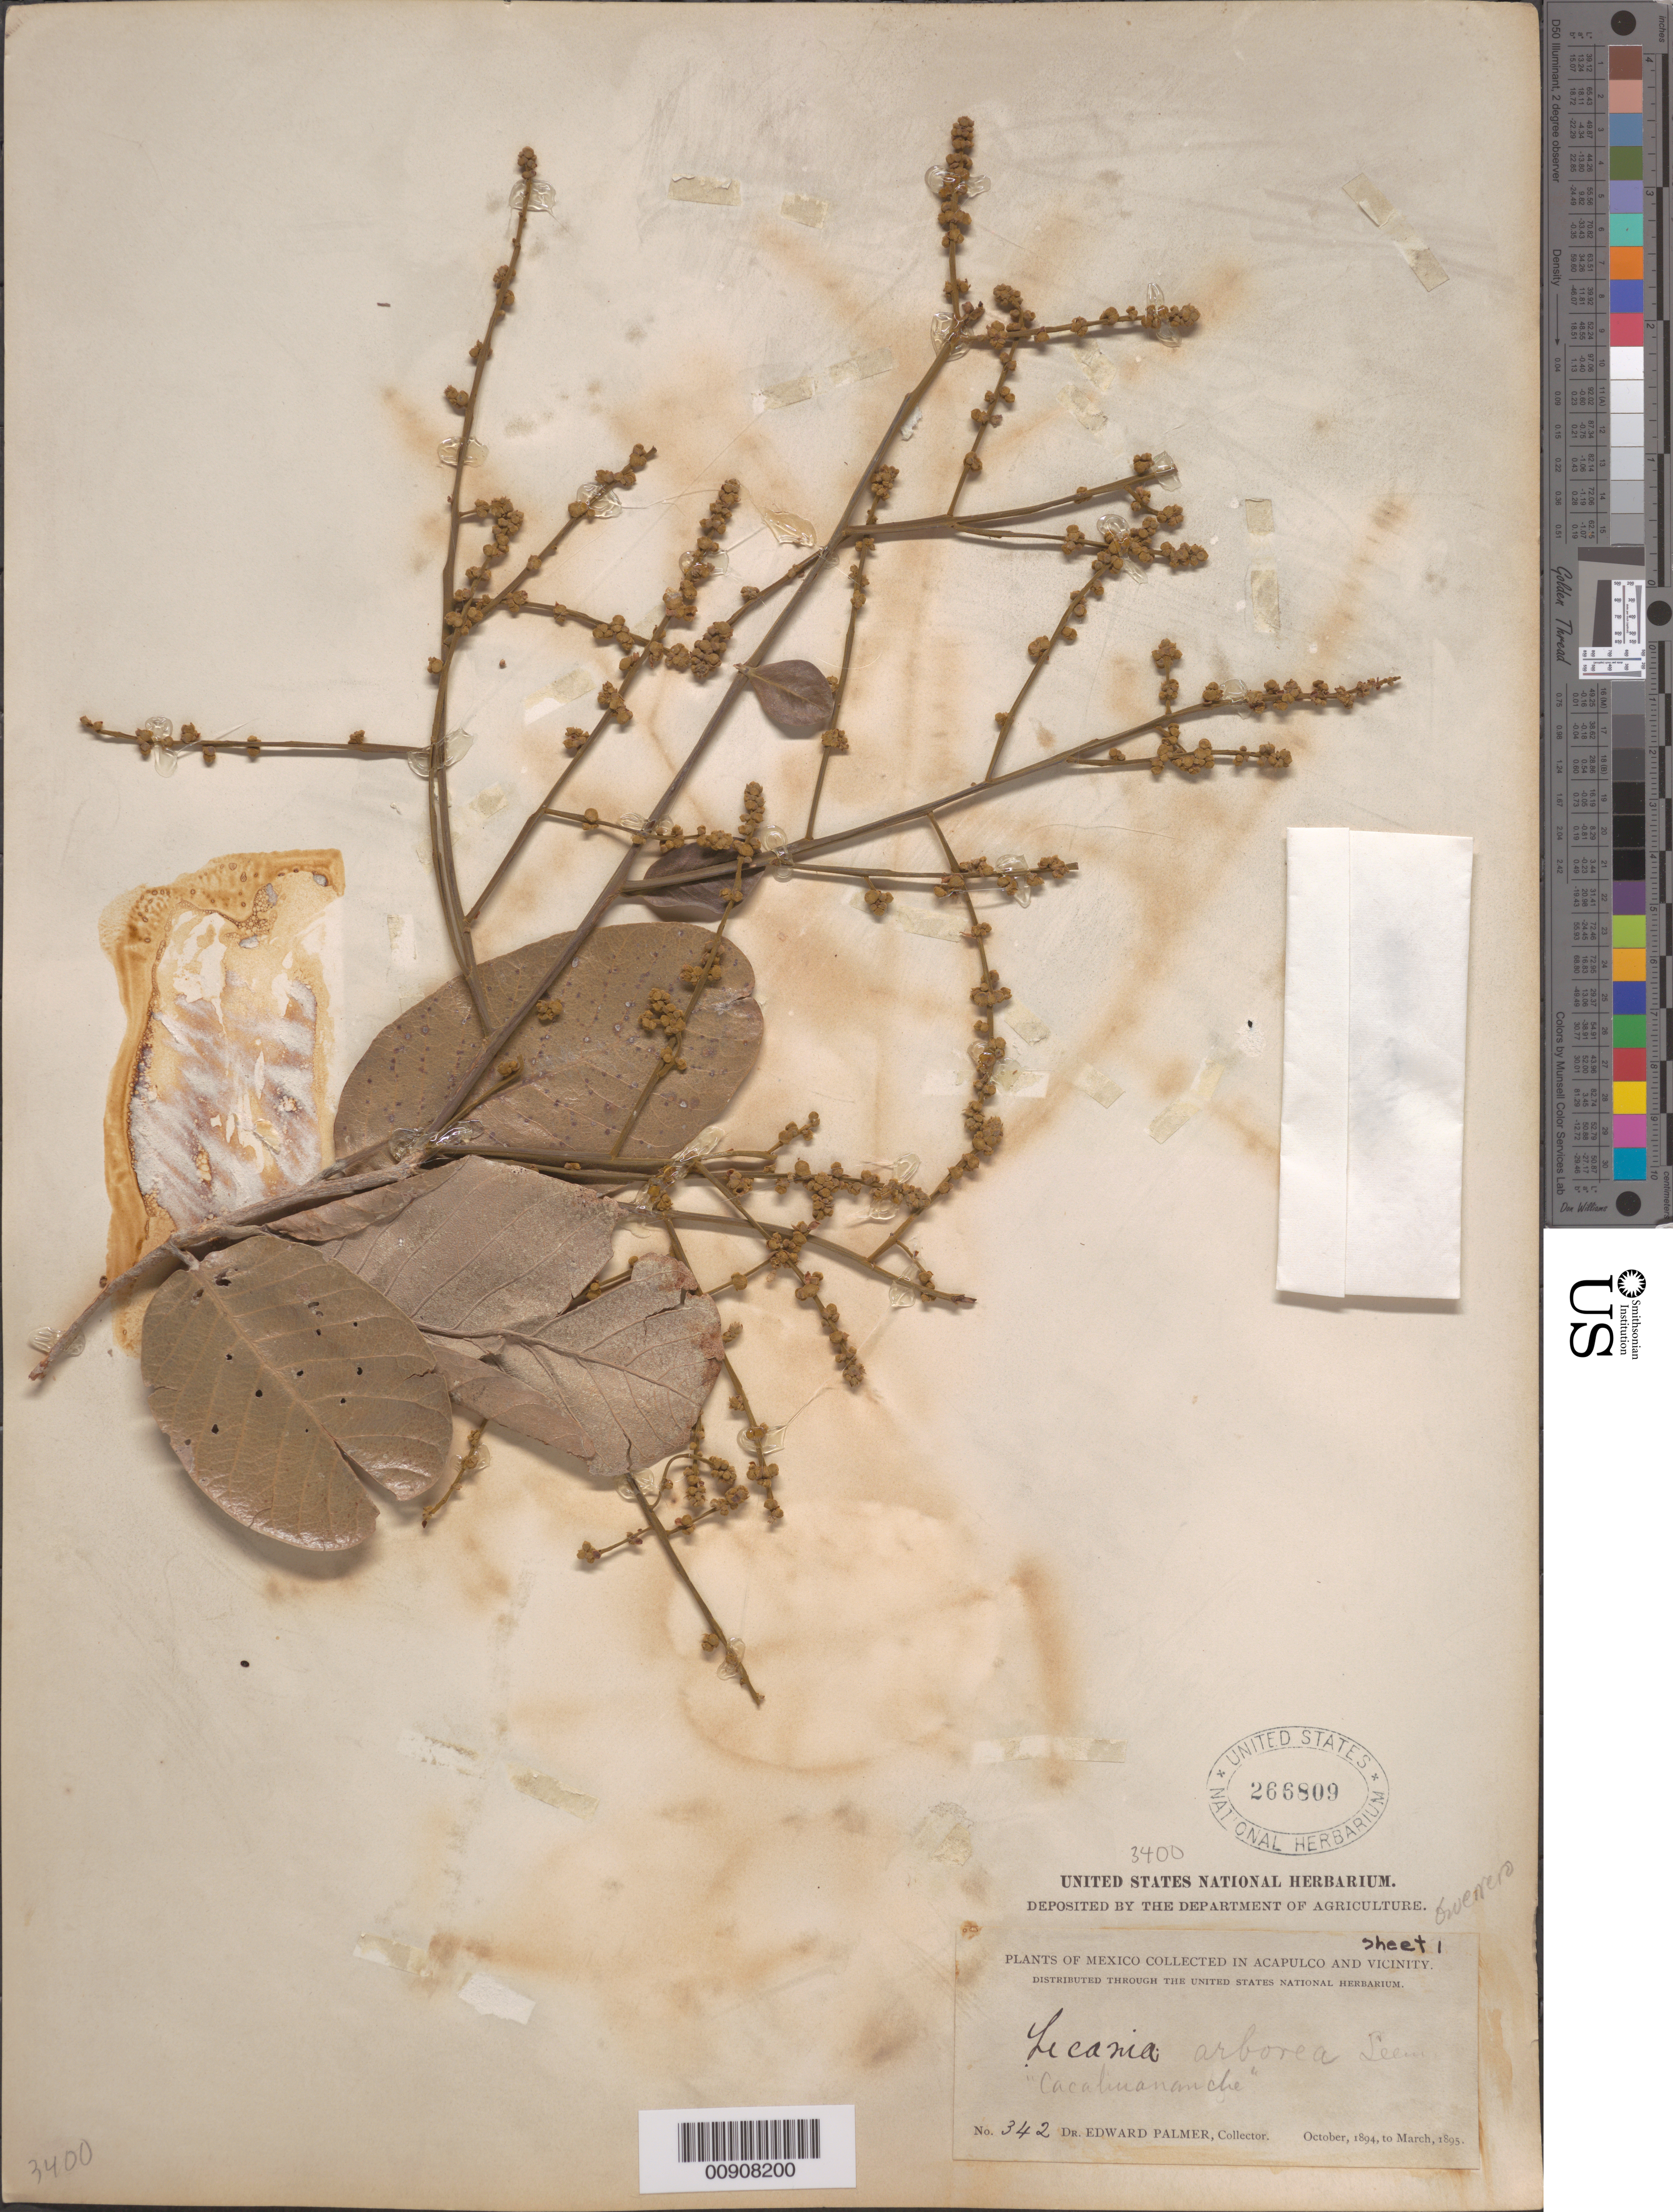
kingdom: Plantae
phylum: Tracheophyta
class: Magnoliopsida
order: Malpighiales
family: Chrysobalanaceae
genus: Microdesmia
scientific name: Microdesmia arborea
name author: (Seem.) Sothers & Prance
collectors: E. Palmer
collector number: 342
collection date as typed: Oct 1894 to -- Mar 1895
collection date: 1894-10/1895-03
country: Mexico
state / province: Guerrero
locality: Acapulco and vicinity.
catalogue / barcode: US 266809